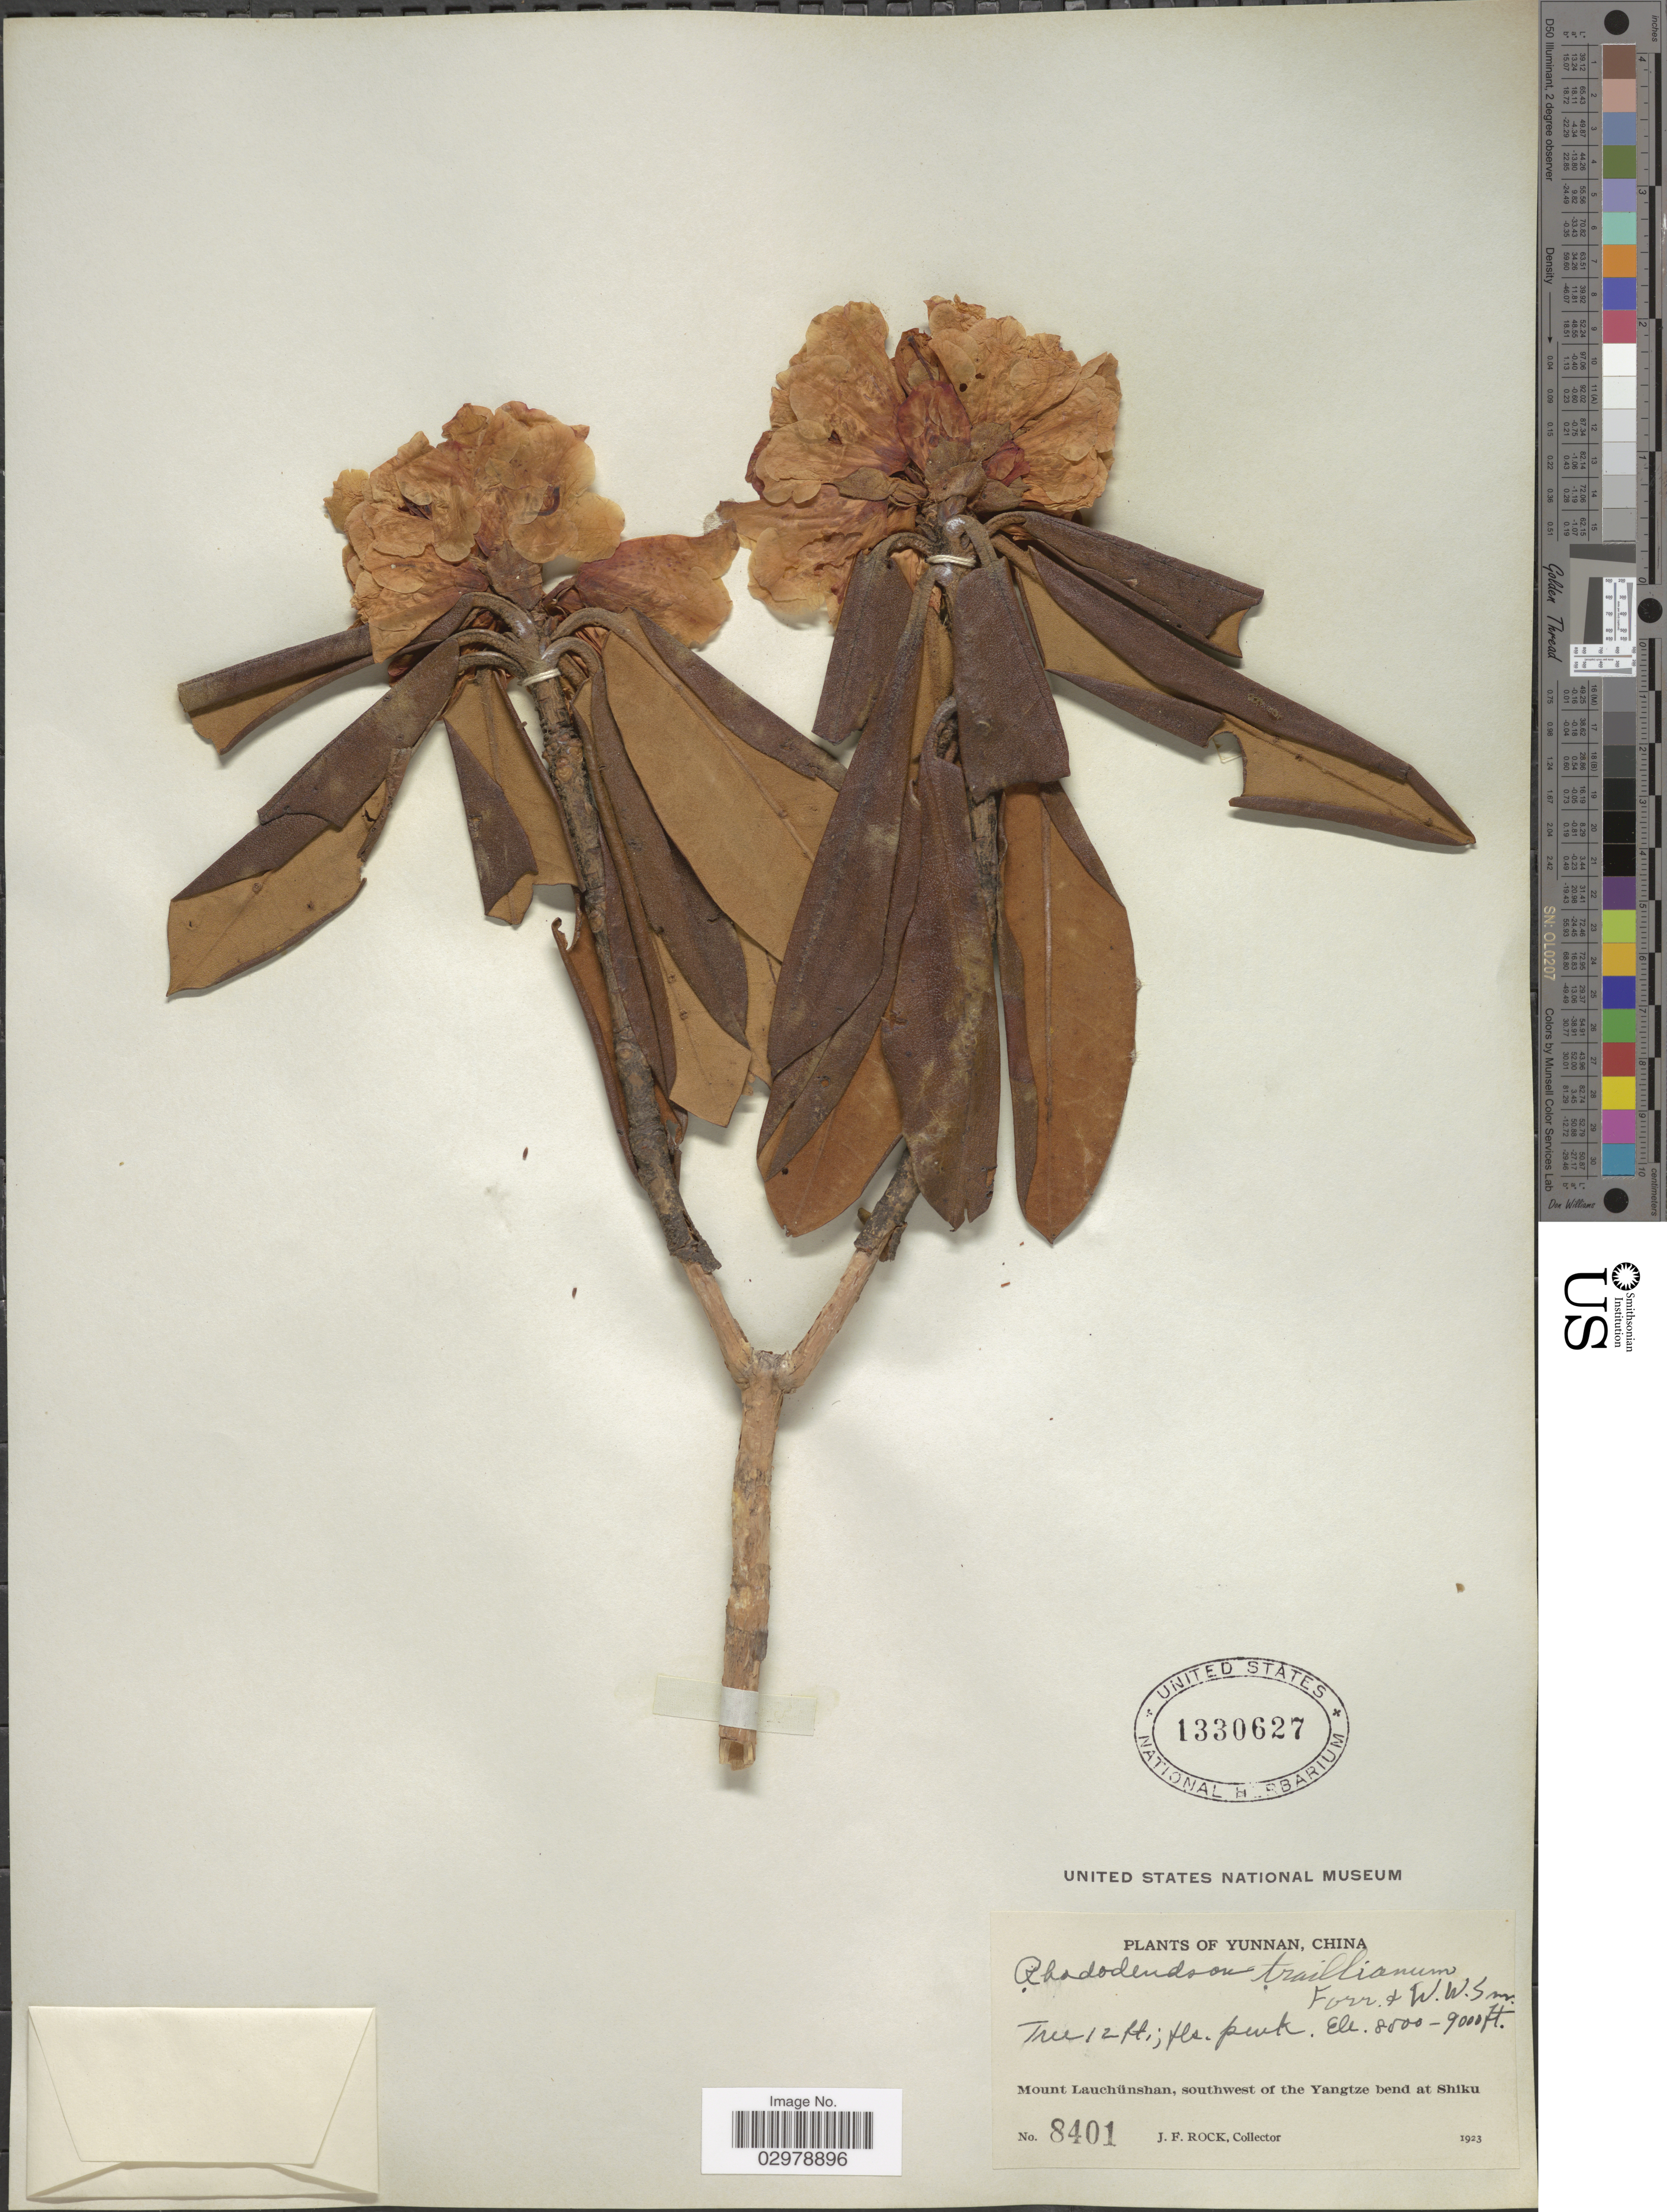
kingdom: Plantae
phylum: Tracheophyta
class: Magnoliopsida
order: Ericales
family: Ericaceae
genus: Rhododendron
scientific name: Rhododendron traillianum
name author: Forrest & W.W. Sm.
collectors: J. Rock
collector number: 8401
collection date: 1923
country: China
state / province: Yunnan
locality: Mount Lachünshan, southwest of the Yangtze bend at Shiku.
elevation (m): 2438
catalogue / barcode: US 1330627